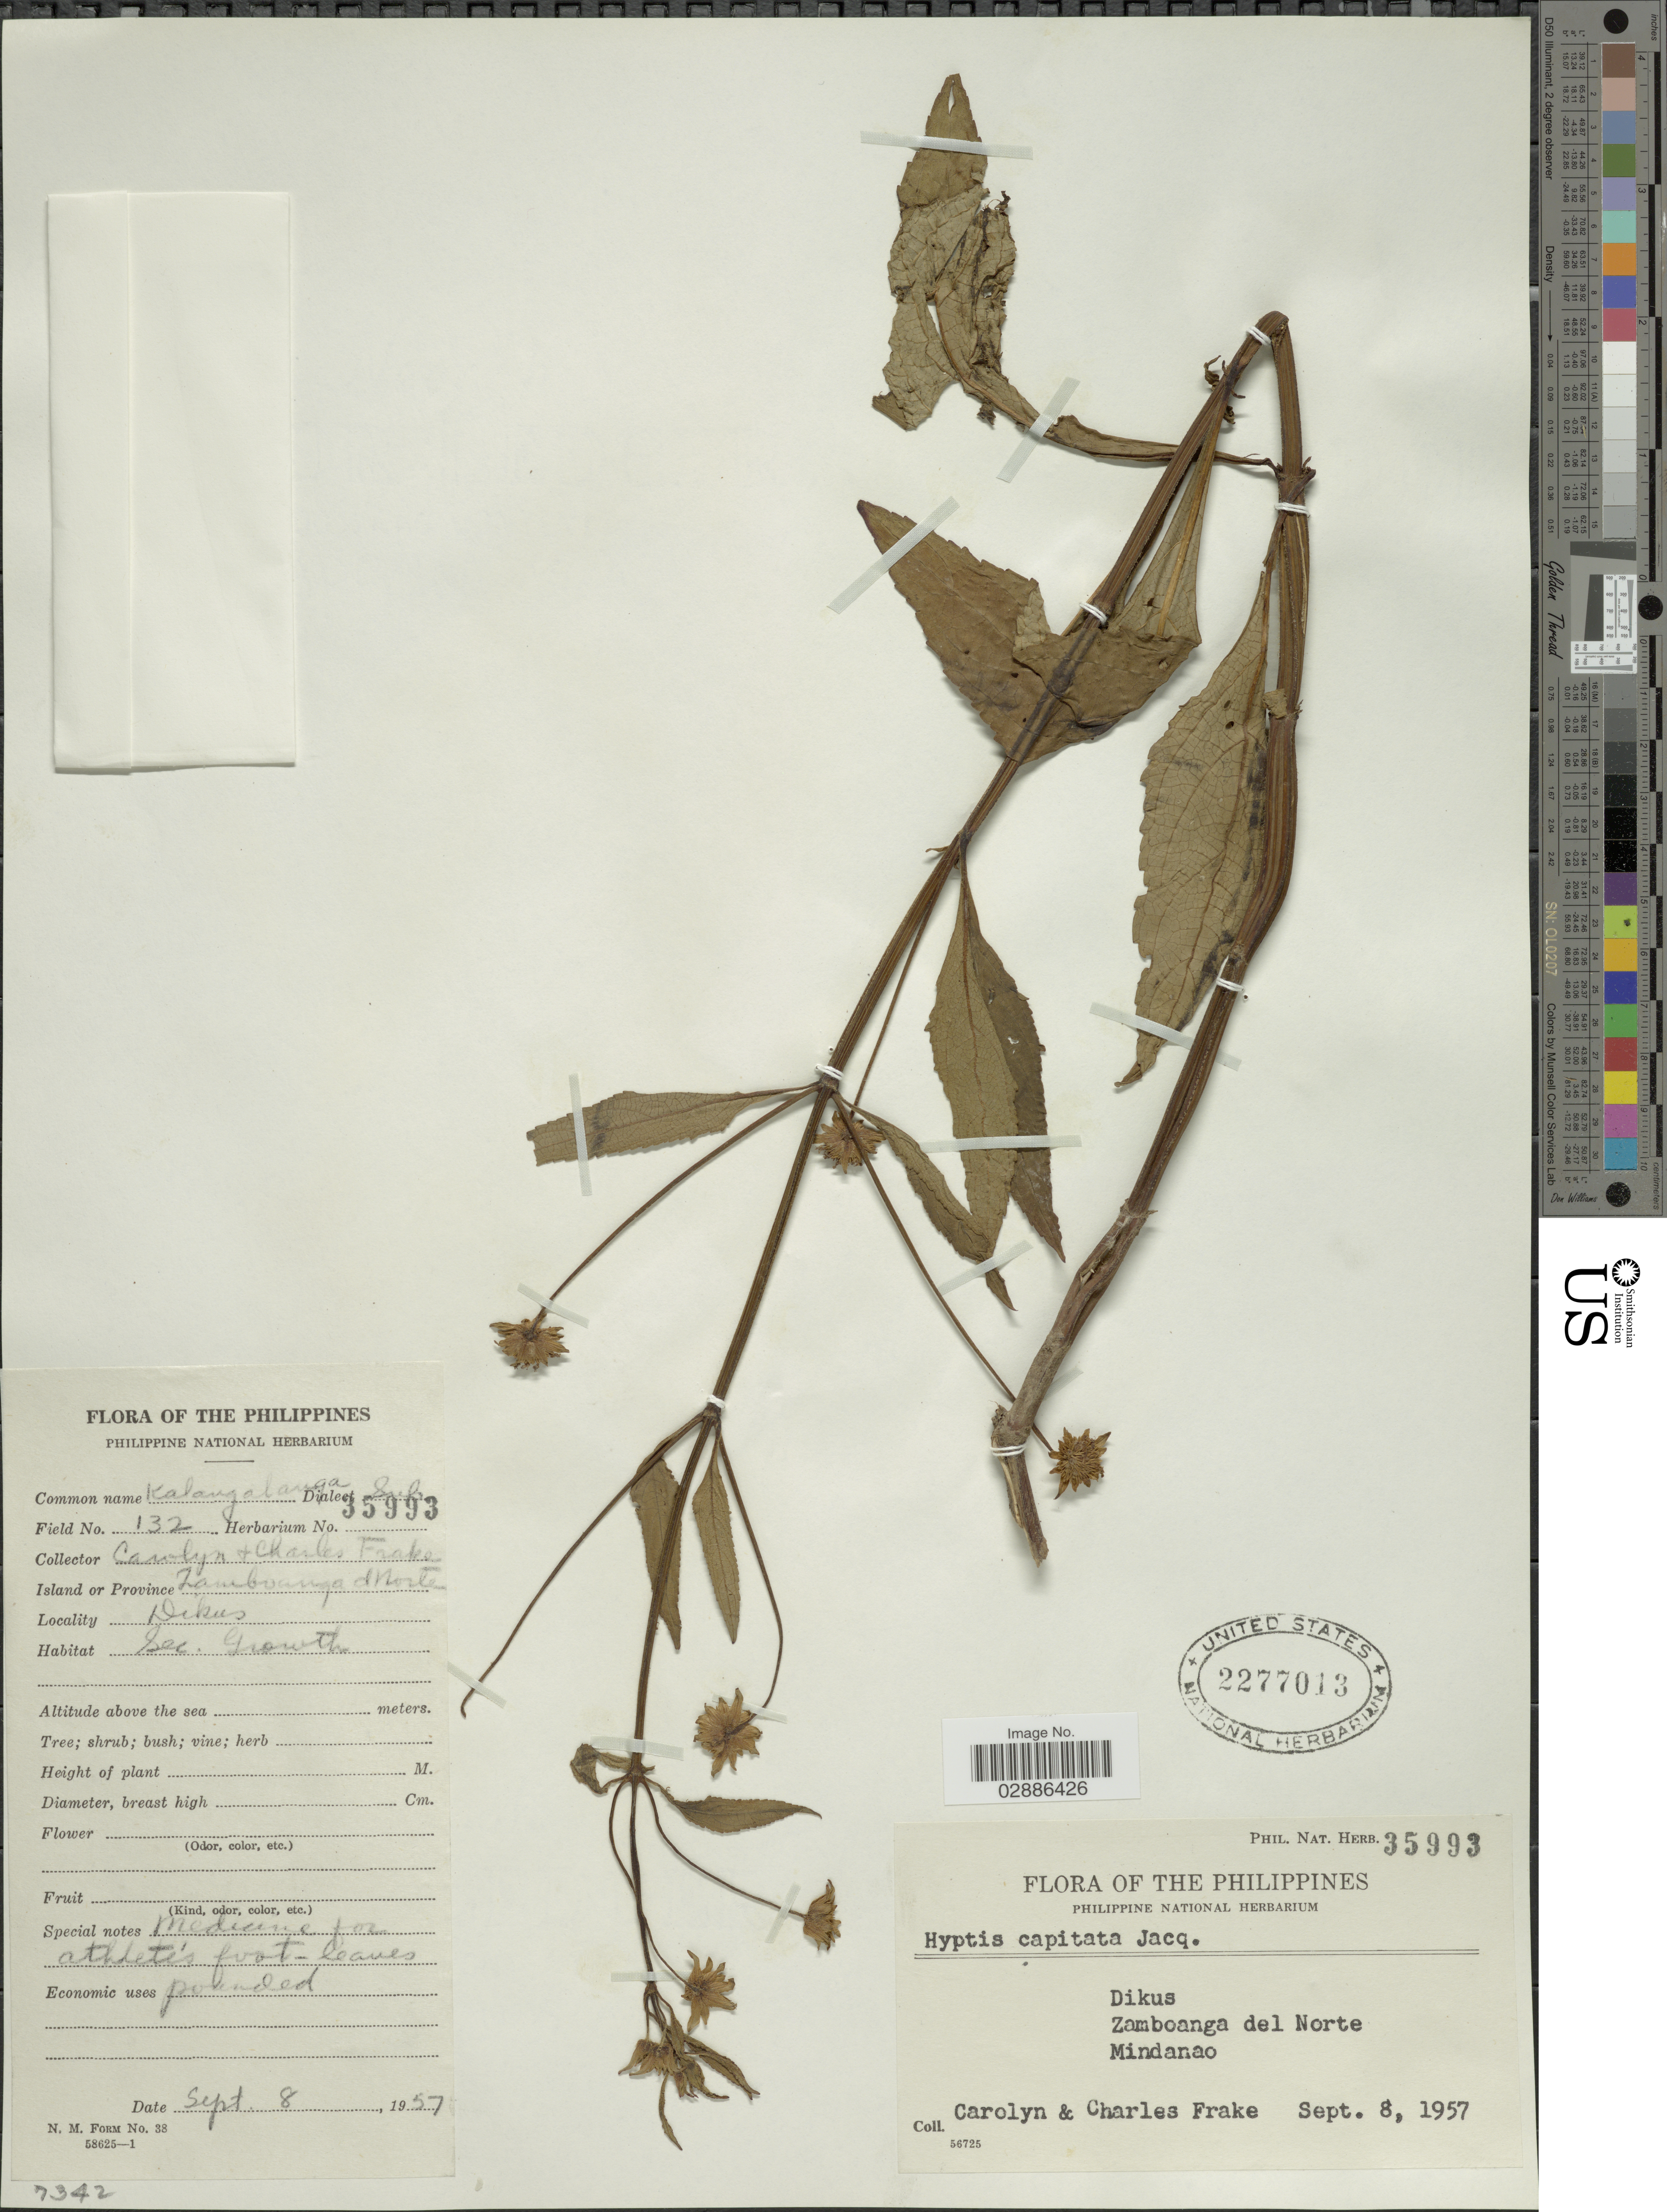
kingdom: Plantae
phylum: Tracheophyta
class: Magnoliopsida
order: Lamiales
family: Lamiaceae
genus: Hyptis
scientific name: Hyptis capitata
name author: Jacq.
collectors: C. M. Frake & C. O. Frake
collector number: Phil. Nat. Herb. 35993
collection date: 1957-09-08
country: Philippines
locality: Dikus, Zamboanga del Norte, Mindanao.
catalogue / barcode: US 2277013